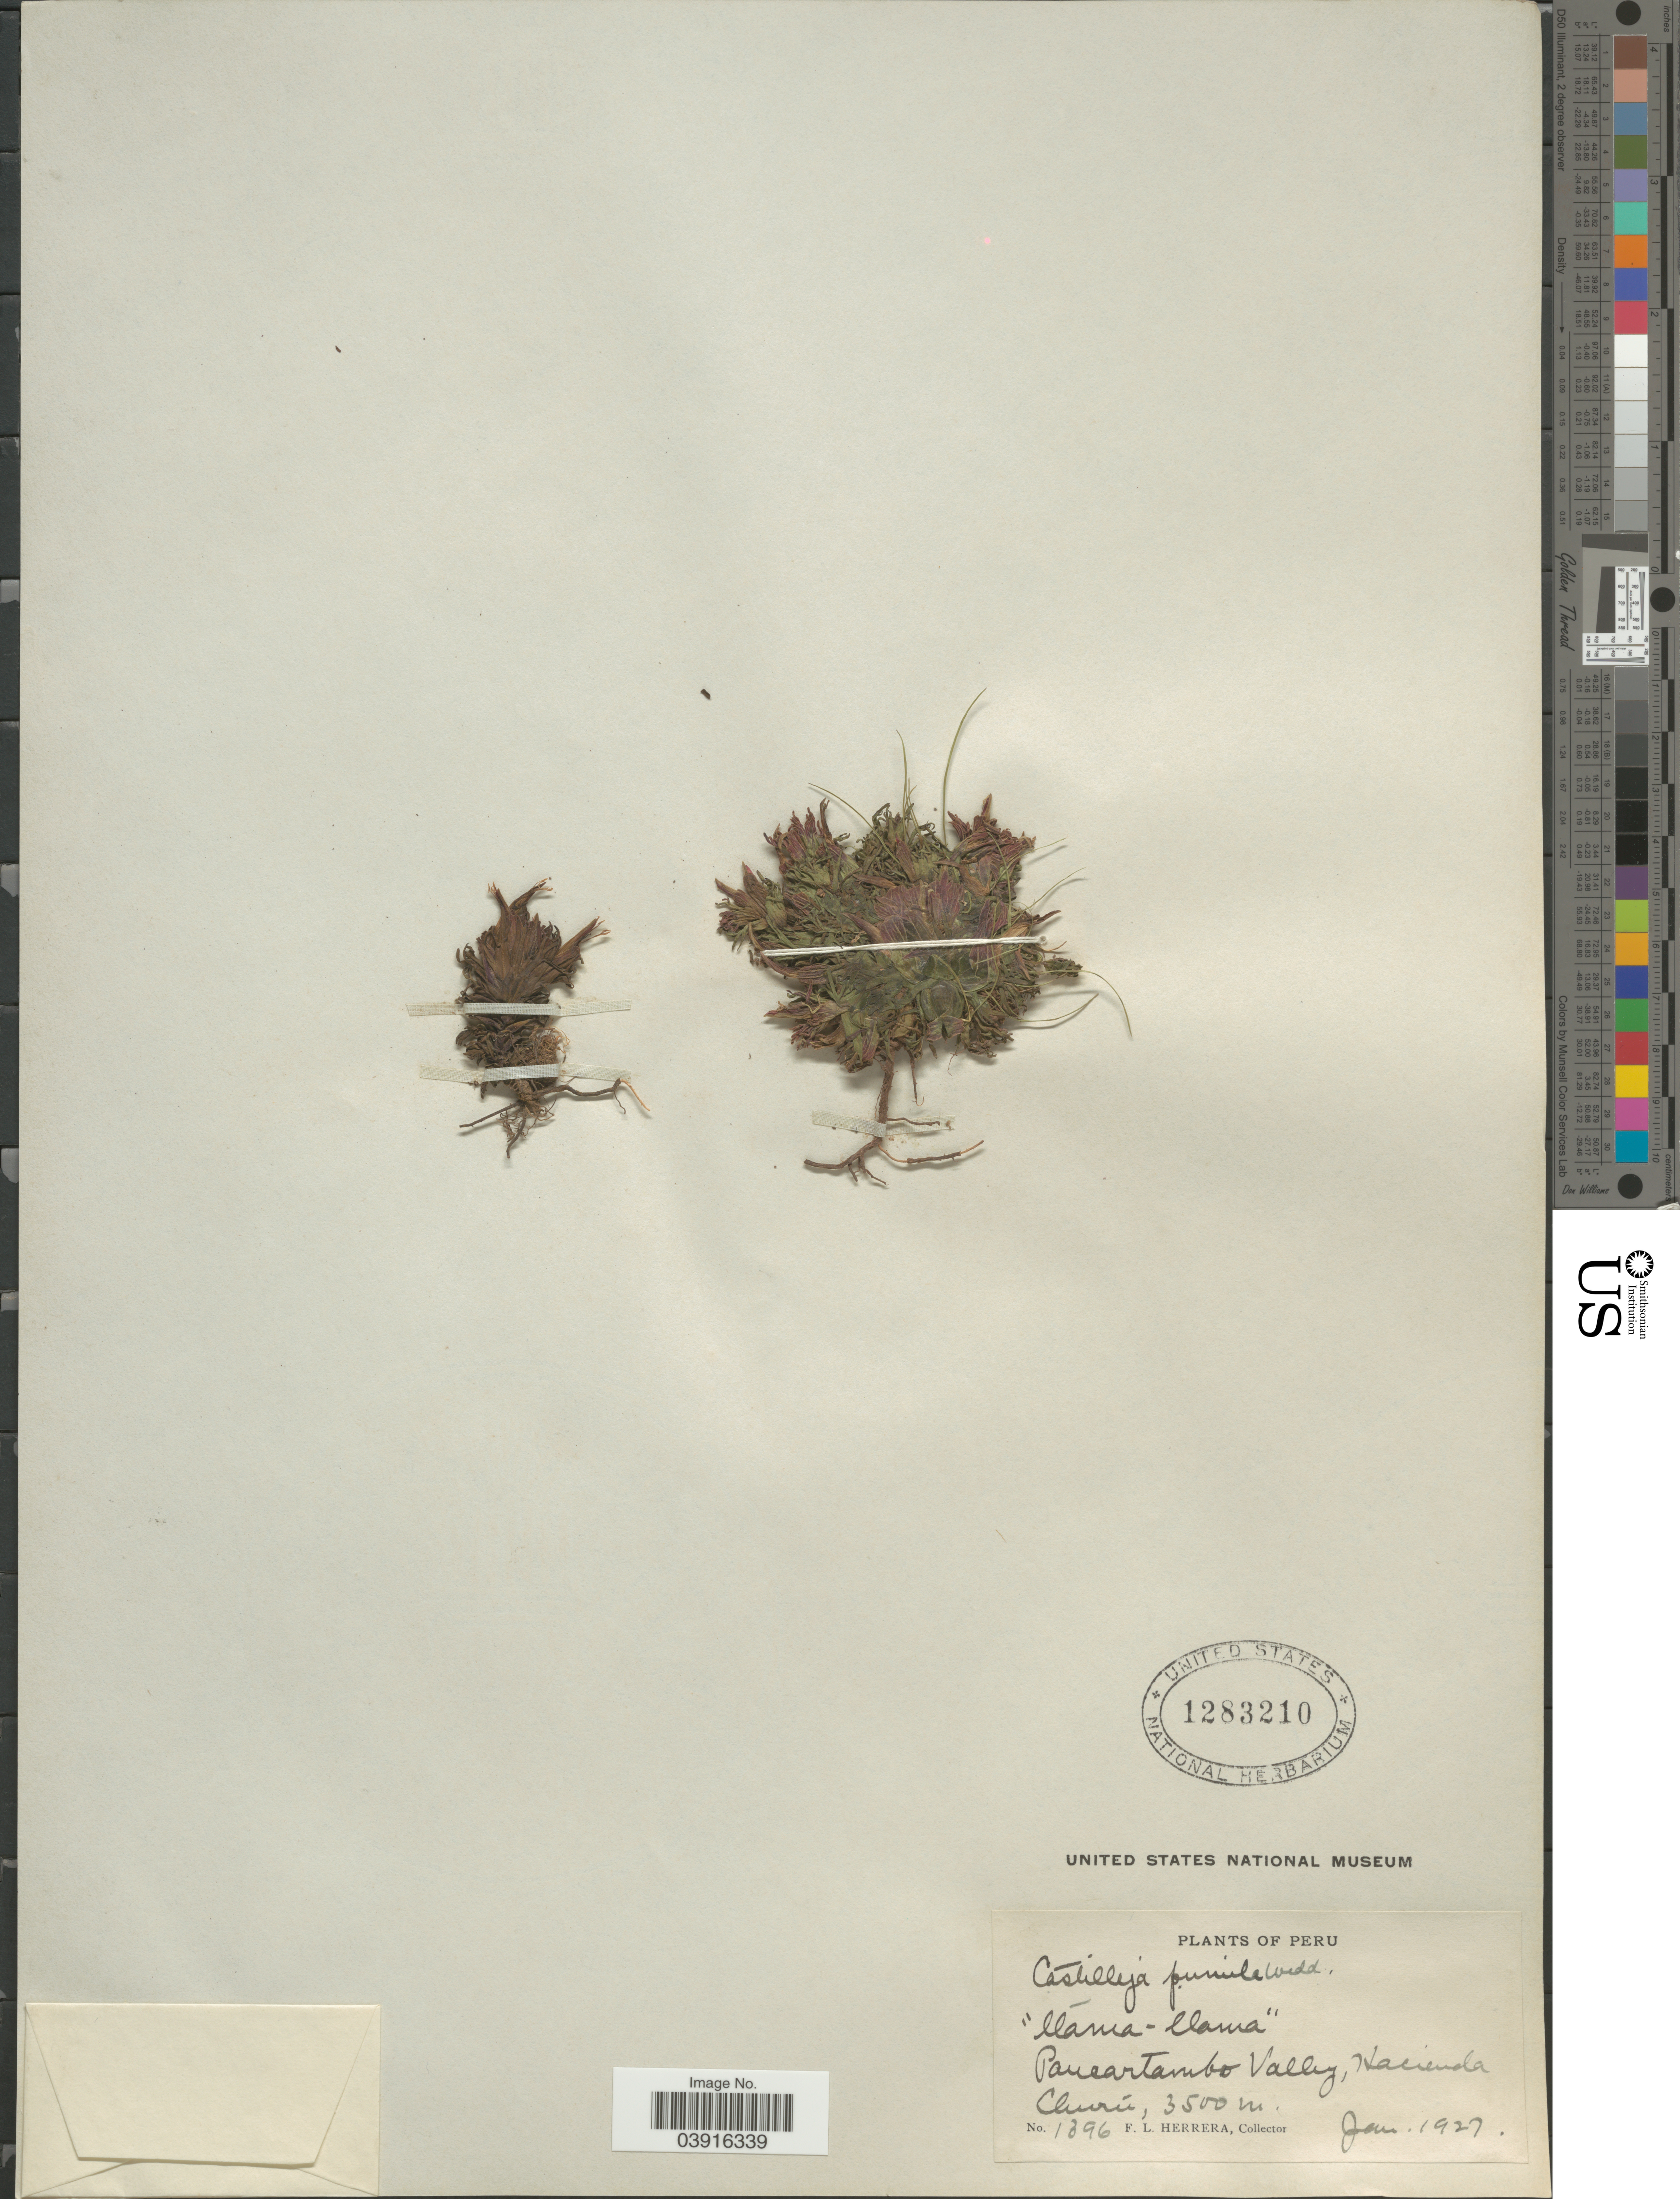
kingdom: Plantae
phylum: Tracheophyta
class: Magnoliopsida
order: Lamiales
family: Orobanchaceae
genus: Castilleja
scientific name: Castilleja pumila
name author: (Benth.) Wedd.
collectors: F. L. Herrera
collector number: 1396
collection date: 1927-01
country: Peru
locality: Paucartambo Valley, Hacienda Churú.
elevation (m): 3500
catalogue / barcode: US 1283210